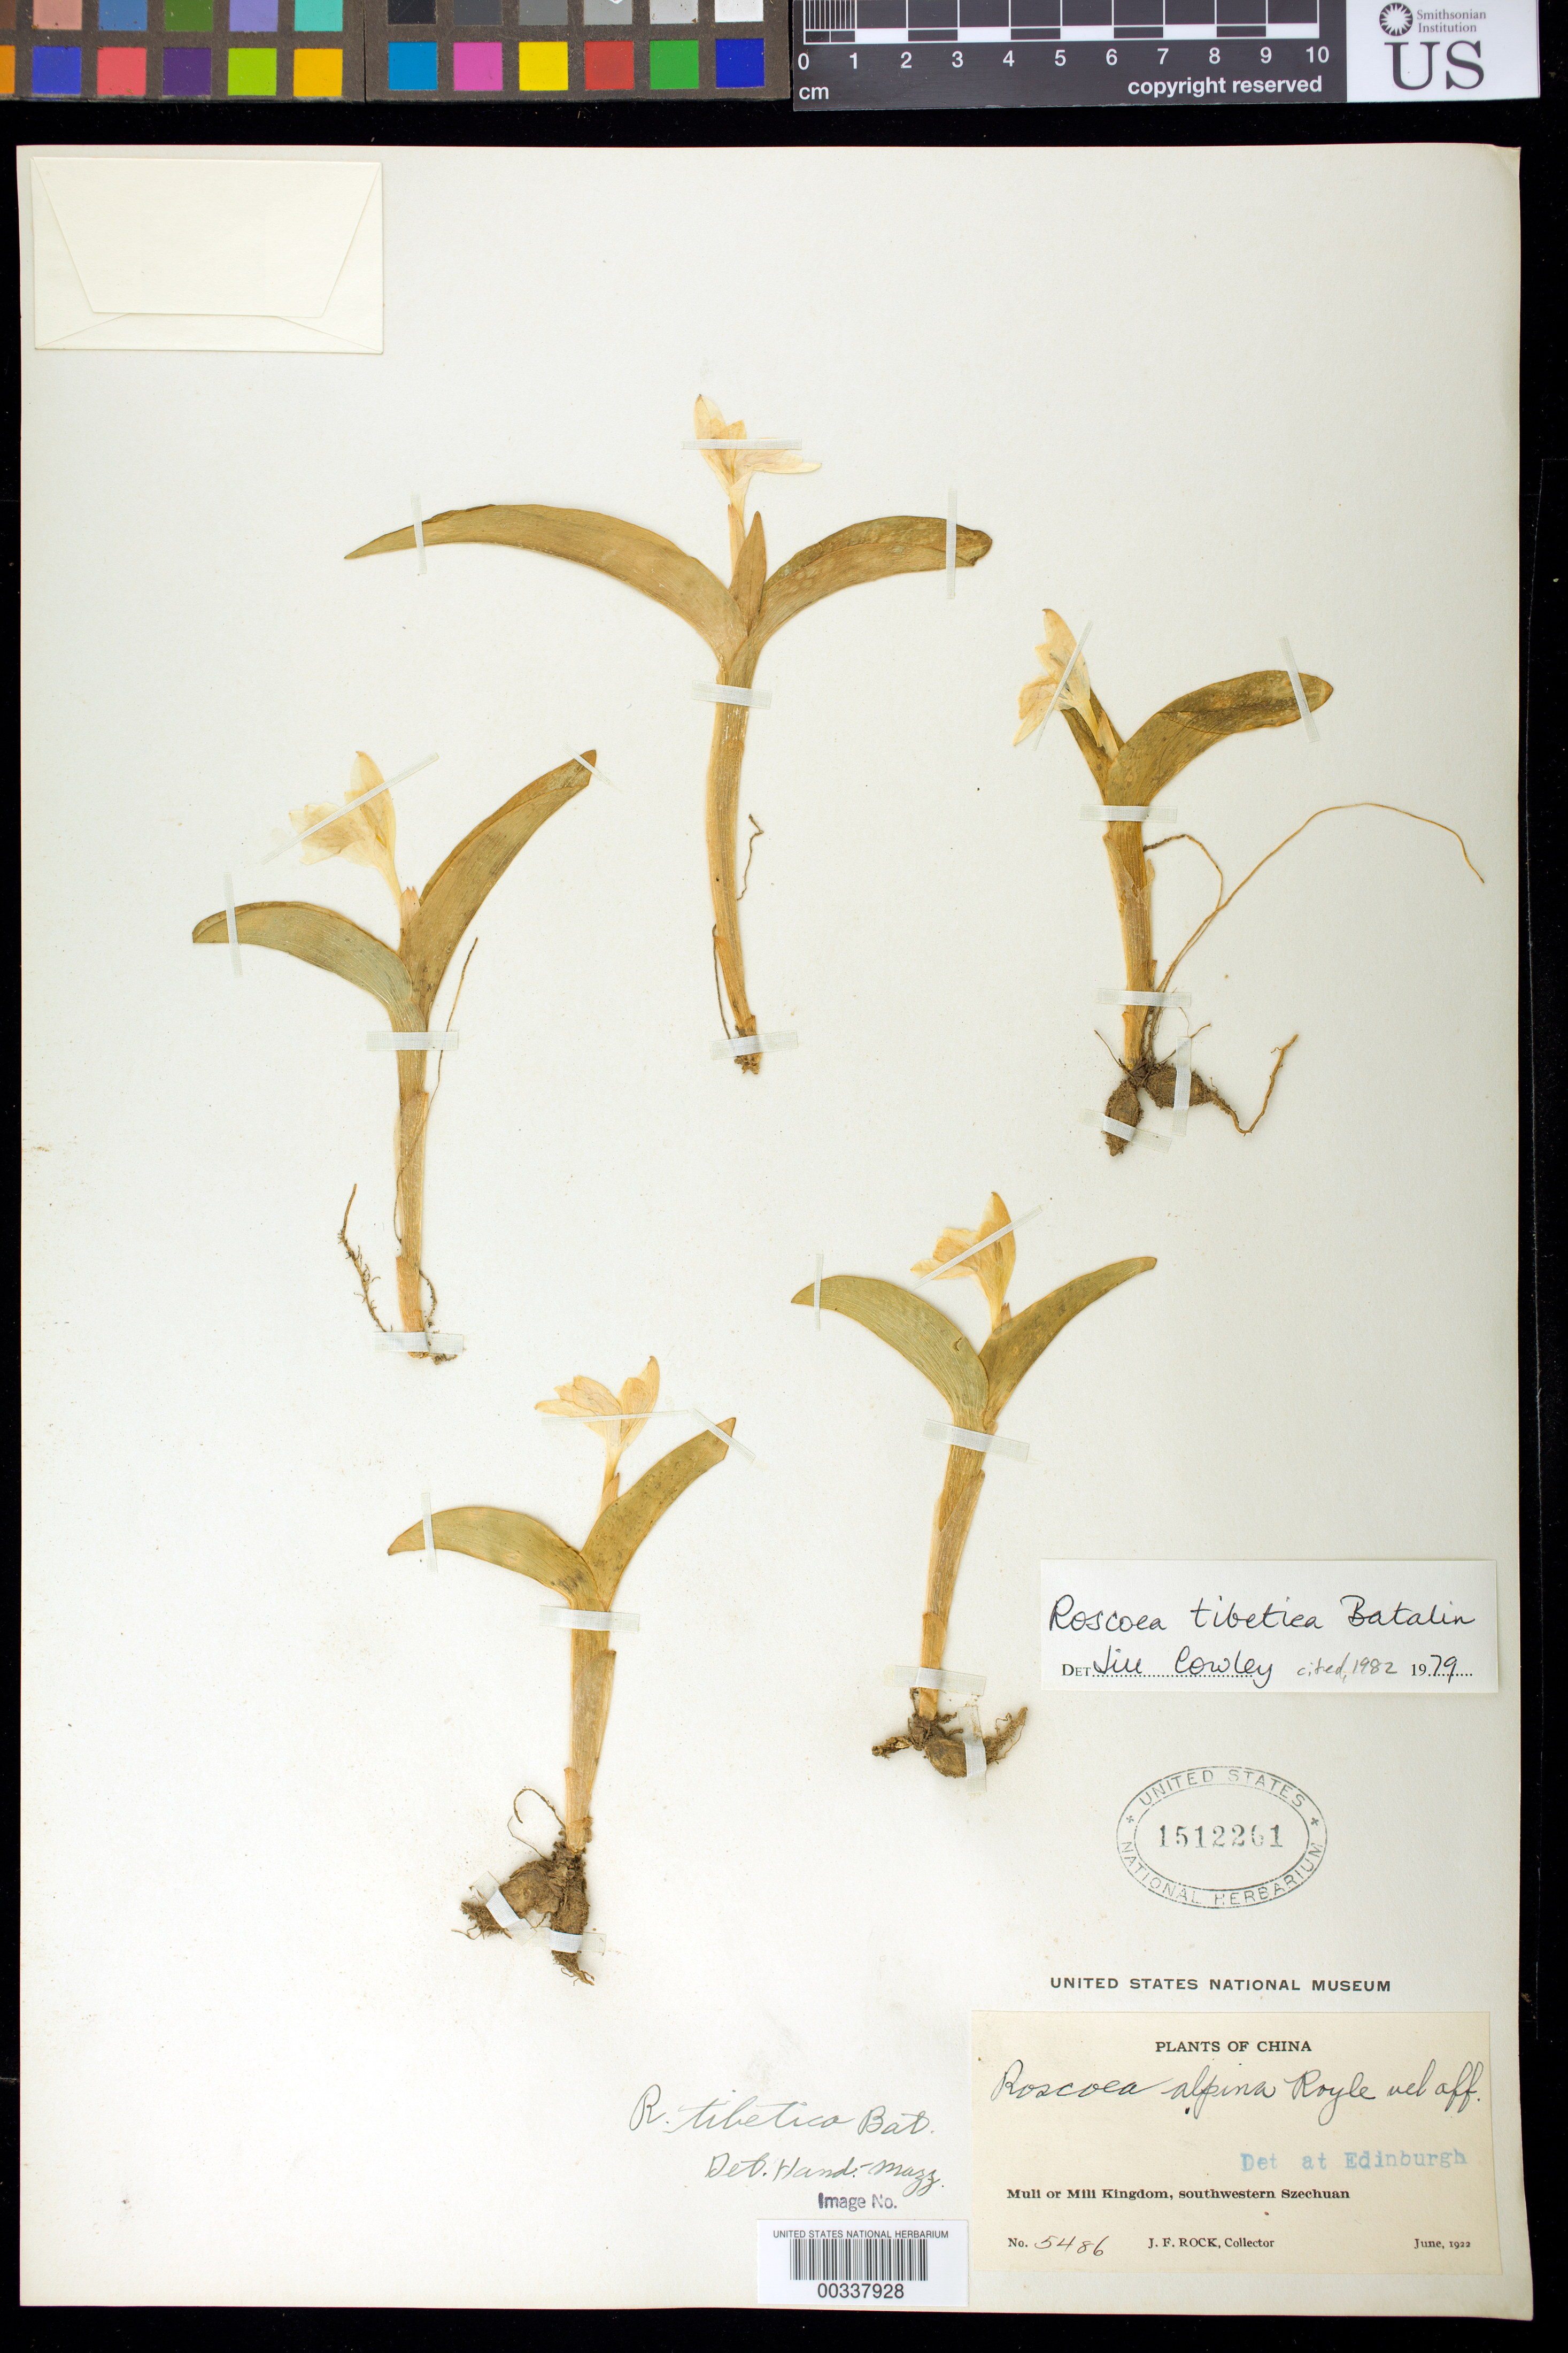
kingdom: Plantae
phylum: Tracheophyta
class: Liliopsida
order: Zingiberales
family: Zingiberaceae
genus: Roscoea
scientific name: Roscoea tibetica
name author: Batalin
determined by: Cowley, J.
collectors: J. F. Rock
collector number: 5486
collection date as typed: Jun 1922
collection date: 1922-06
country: China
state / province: Sichuan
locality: Muli or mili kingdom, southwestern szechuan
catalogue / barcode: US 1512261